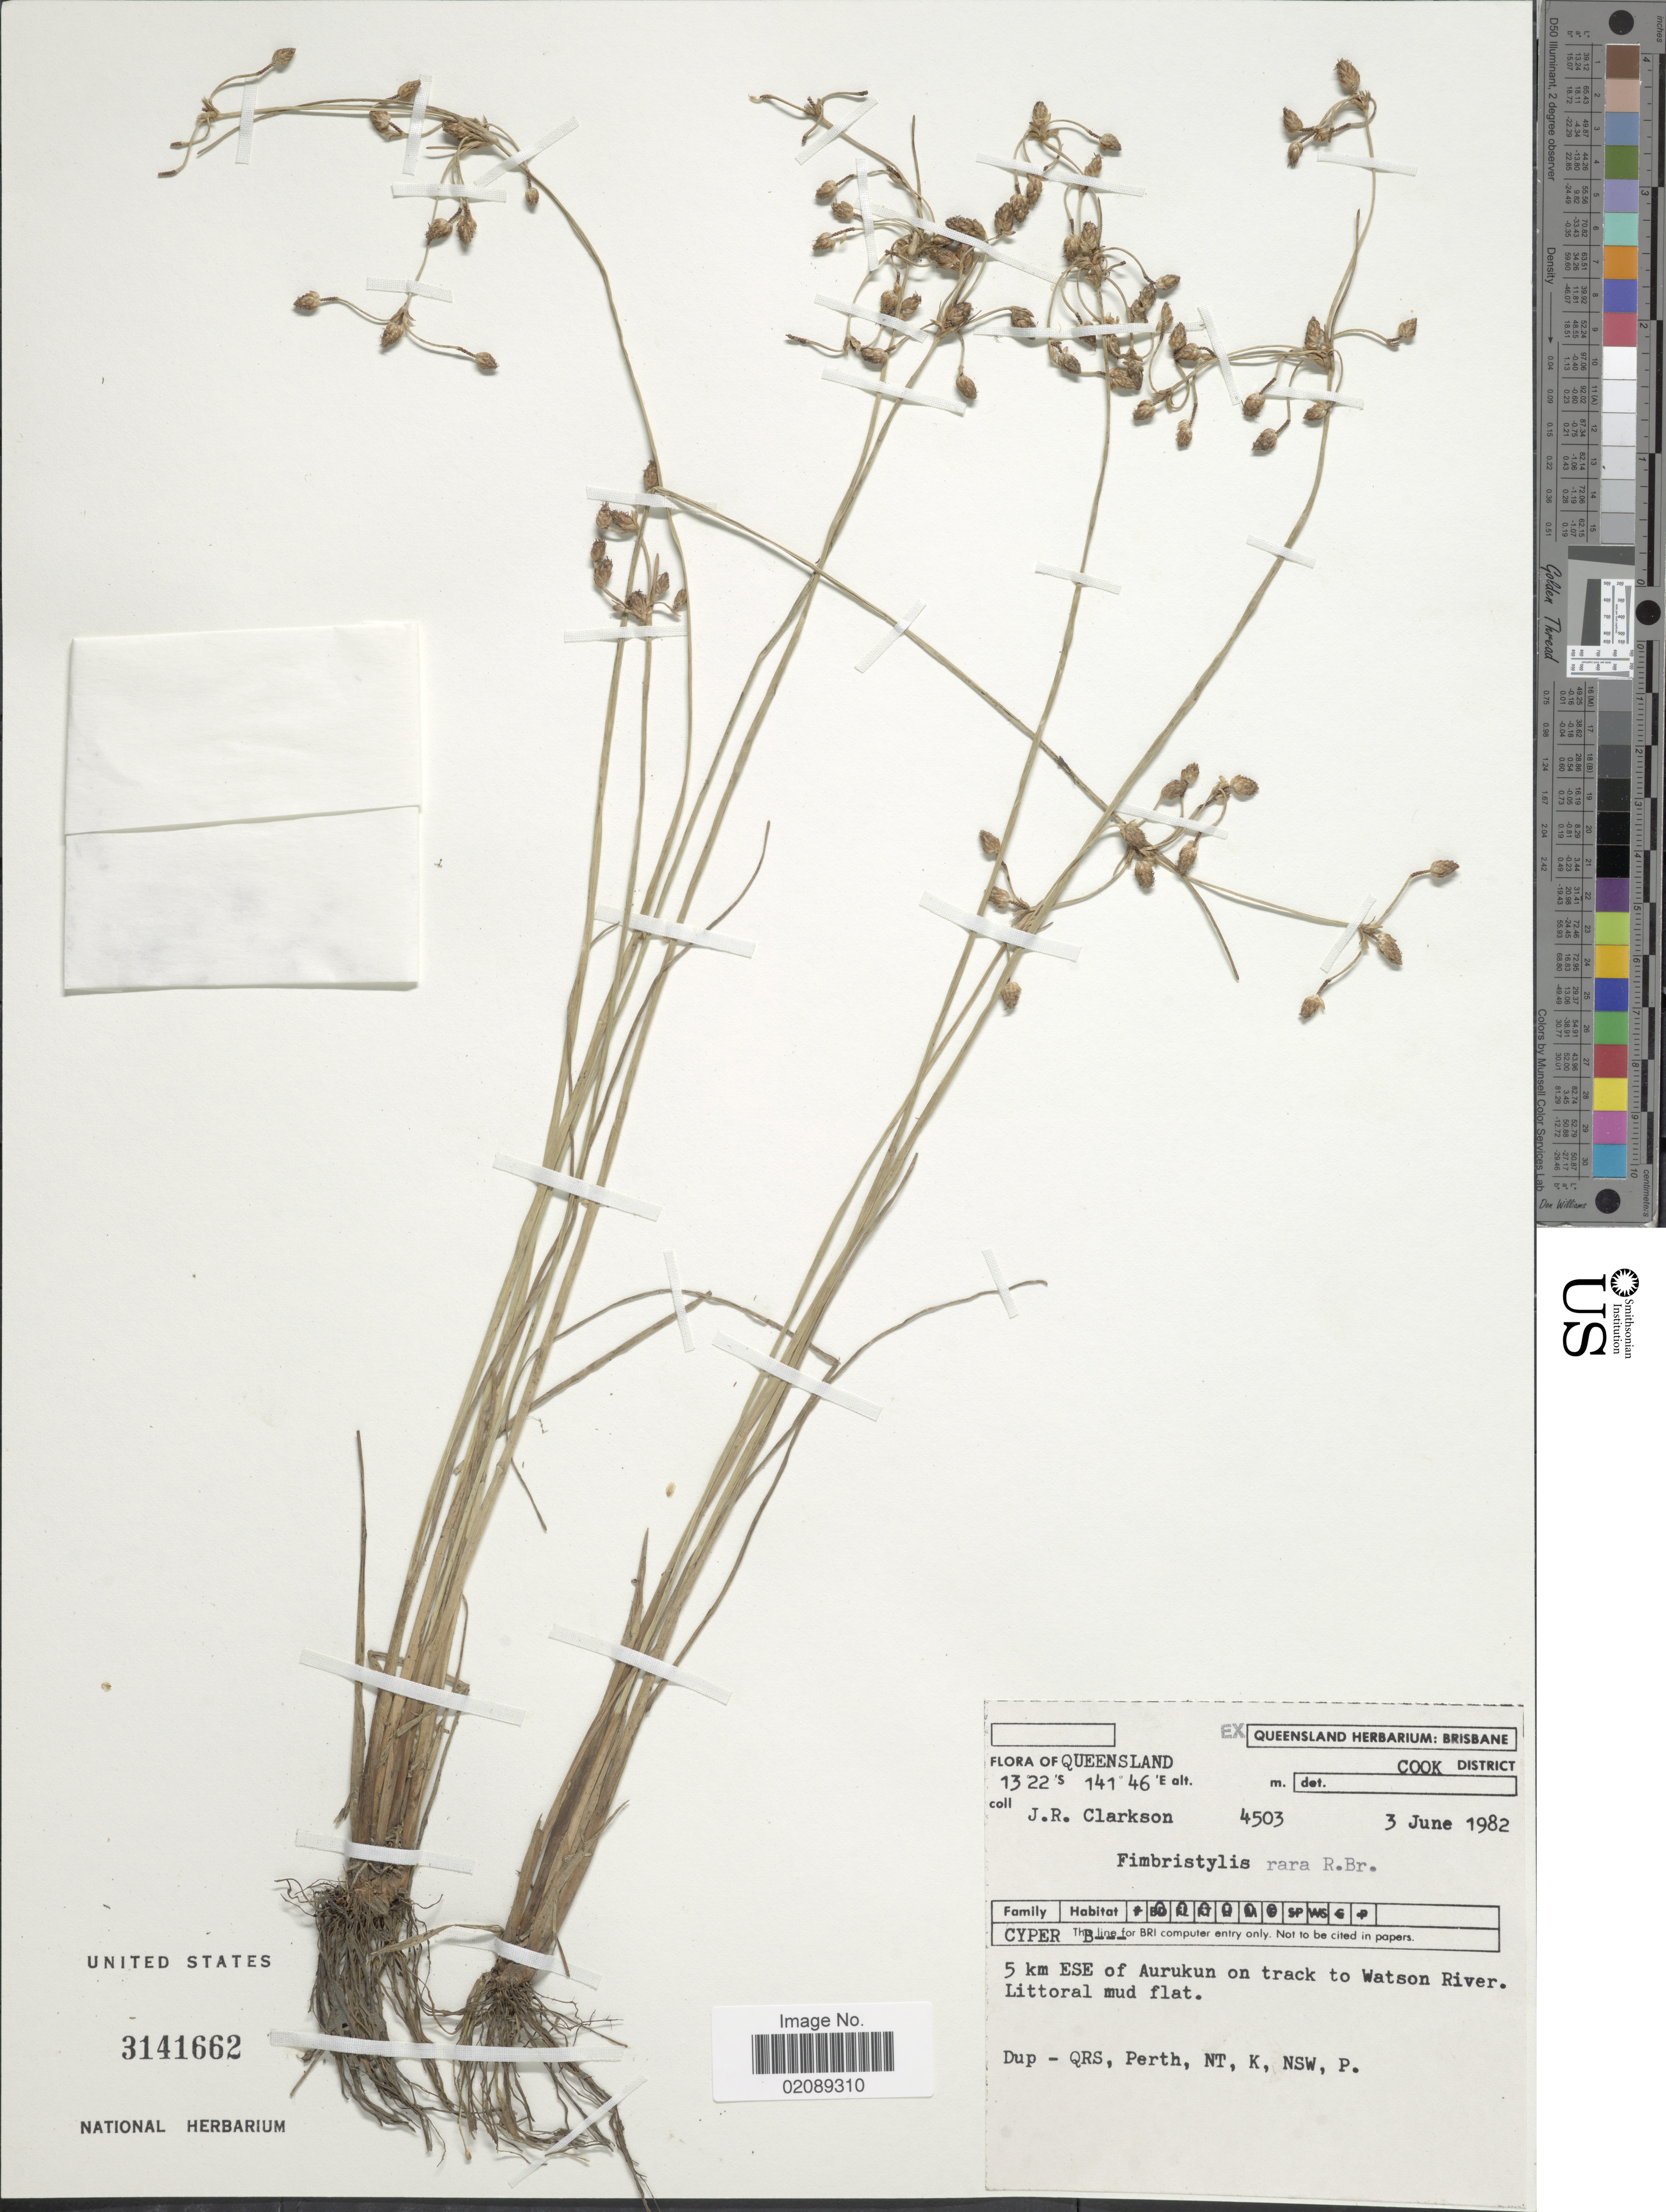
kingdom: Plantae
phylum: Tracheophyta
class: Liliopsida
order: Poales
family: Cyperaceae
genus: Fimbristylis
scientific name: Fimbristylis rara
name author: R. Br.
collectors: J. Clarkson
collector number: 4503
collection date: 1982-06-03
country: Australia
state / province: Queensland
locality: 5 km ESE of Aurukun on track to Watson River. Cook District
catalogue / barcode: US 3141662